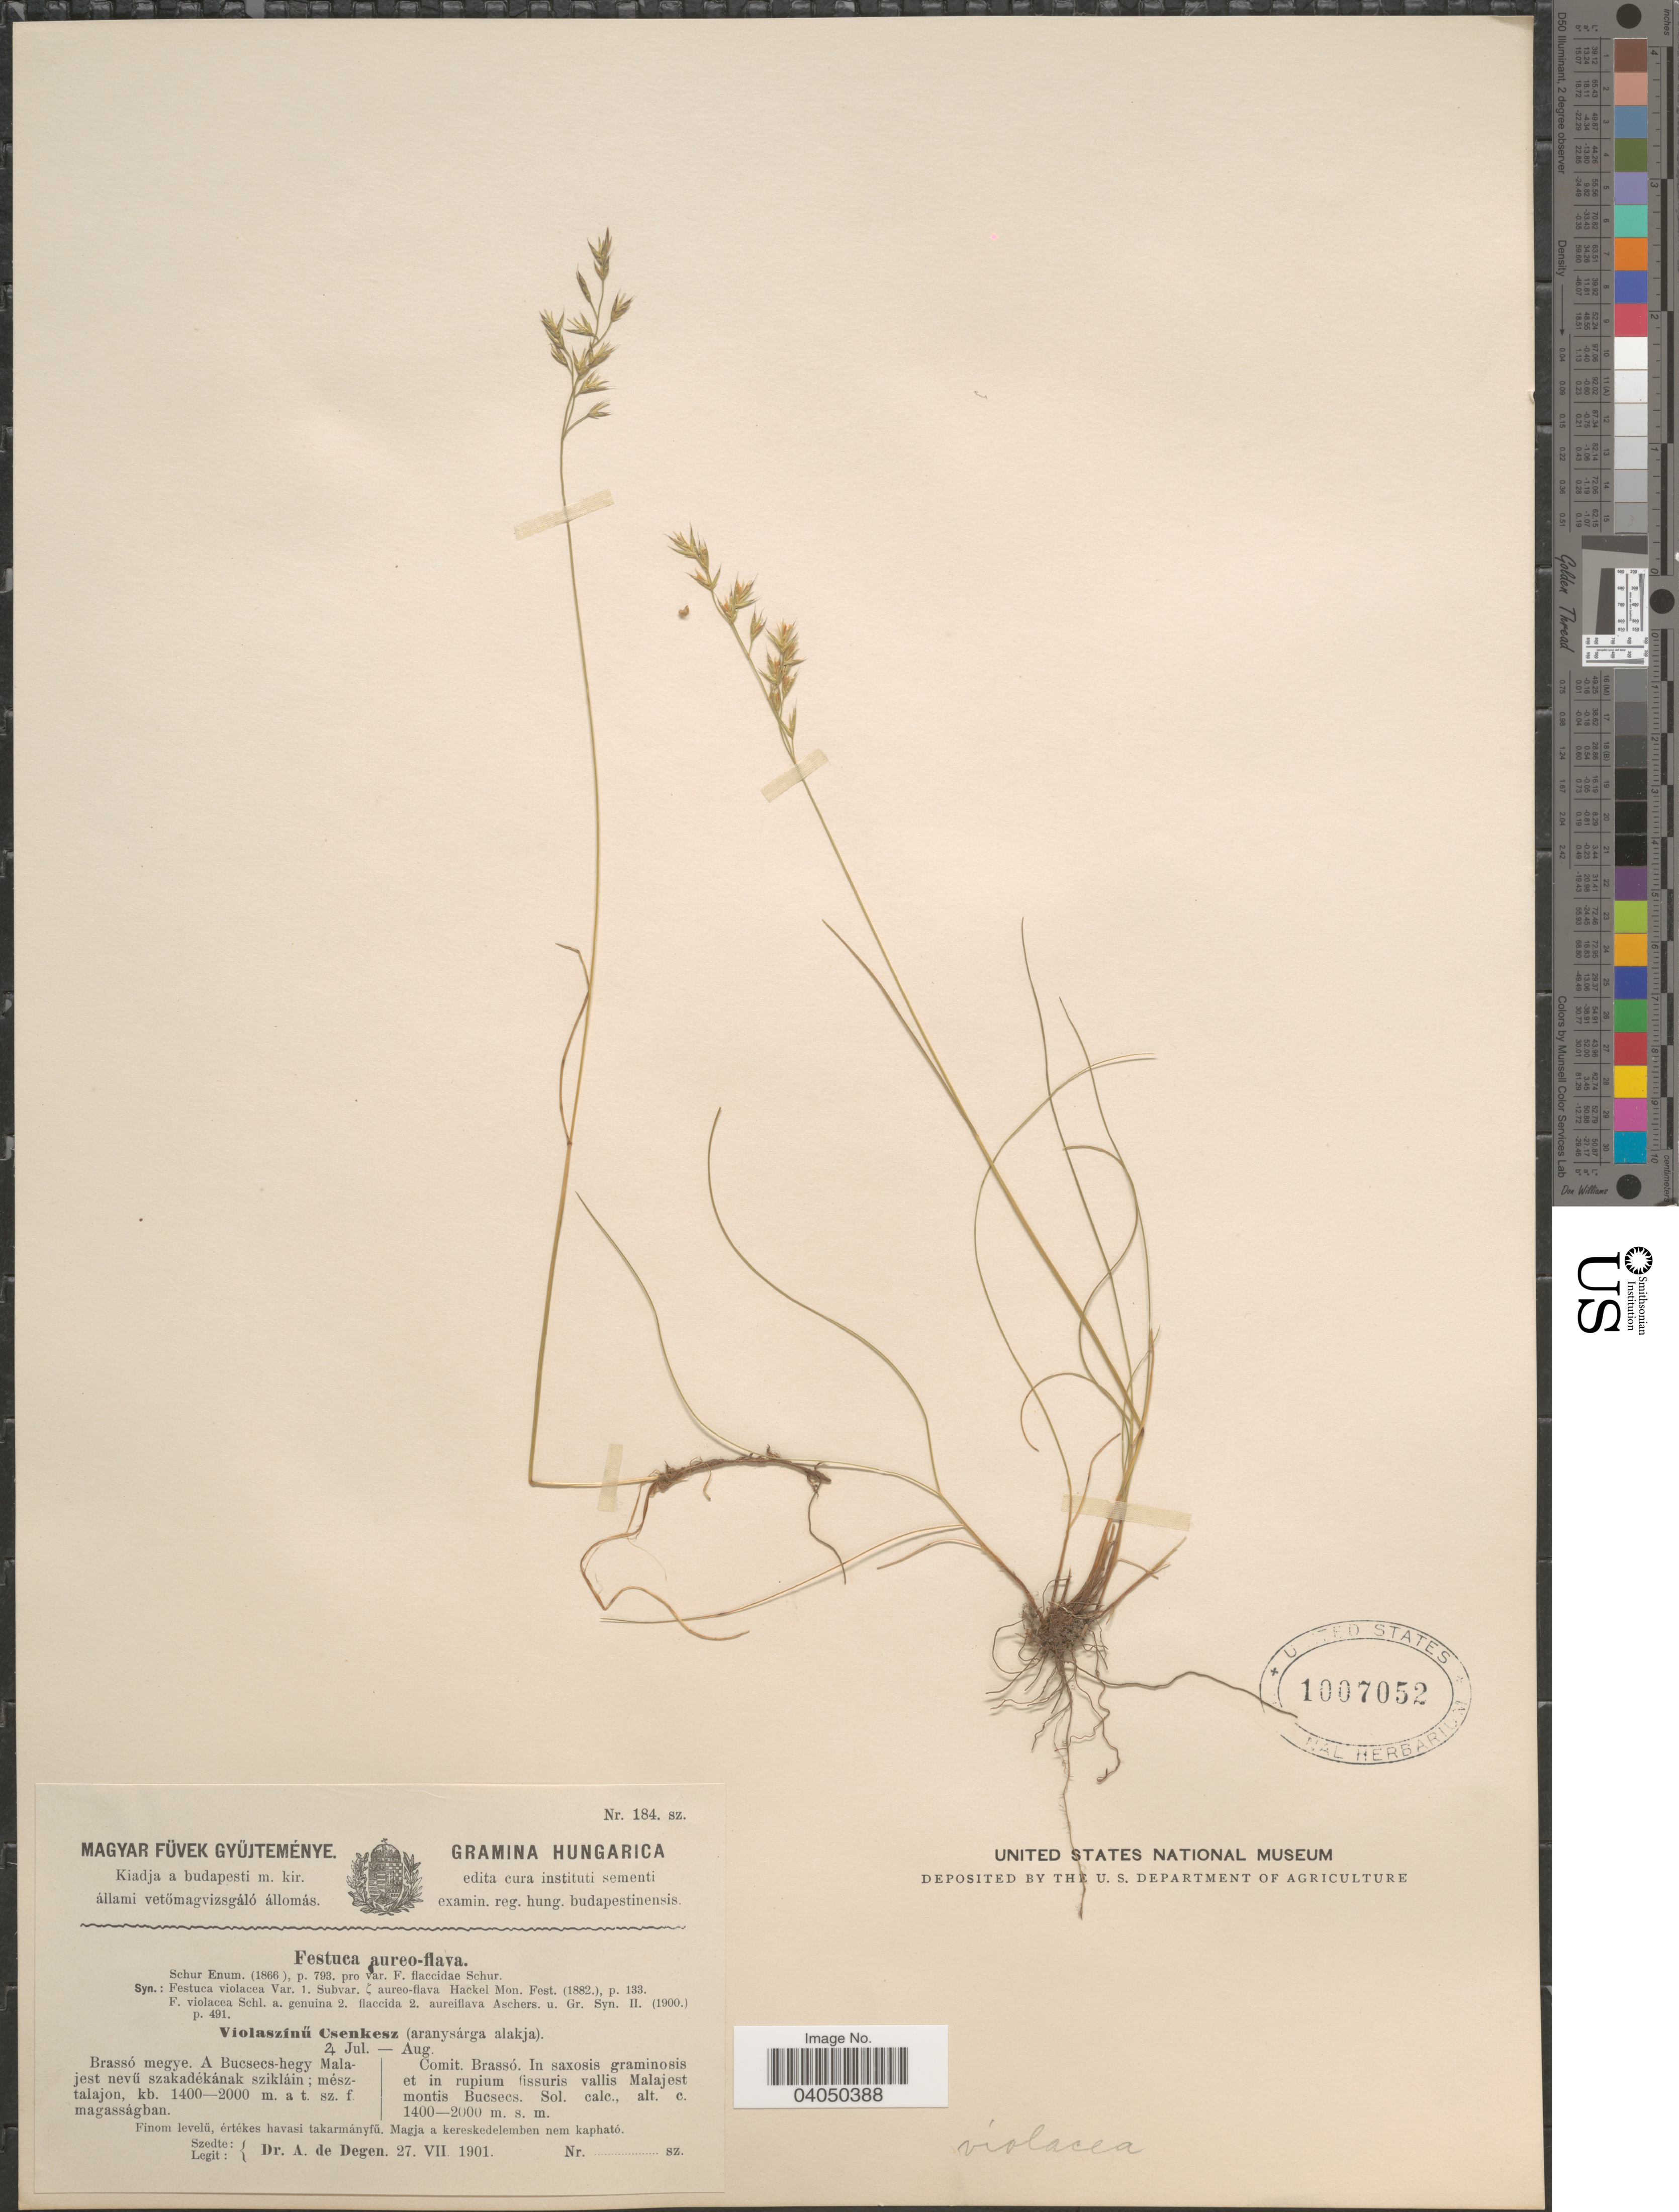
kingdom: Plantae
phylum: Tracheophyta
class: Liliopsida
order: Poales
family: Poaceae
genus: Festuca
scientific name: Festuca violacea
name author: Gaudin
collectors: A. Degen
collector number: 184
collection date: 1901-07-27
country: Romania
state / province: Brasov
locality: Comit. Brassó. In saxosis graminosis et in rupium fissuris vallis Malajest montis Bucsecs.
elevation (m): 1400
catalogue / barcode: US 1007052